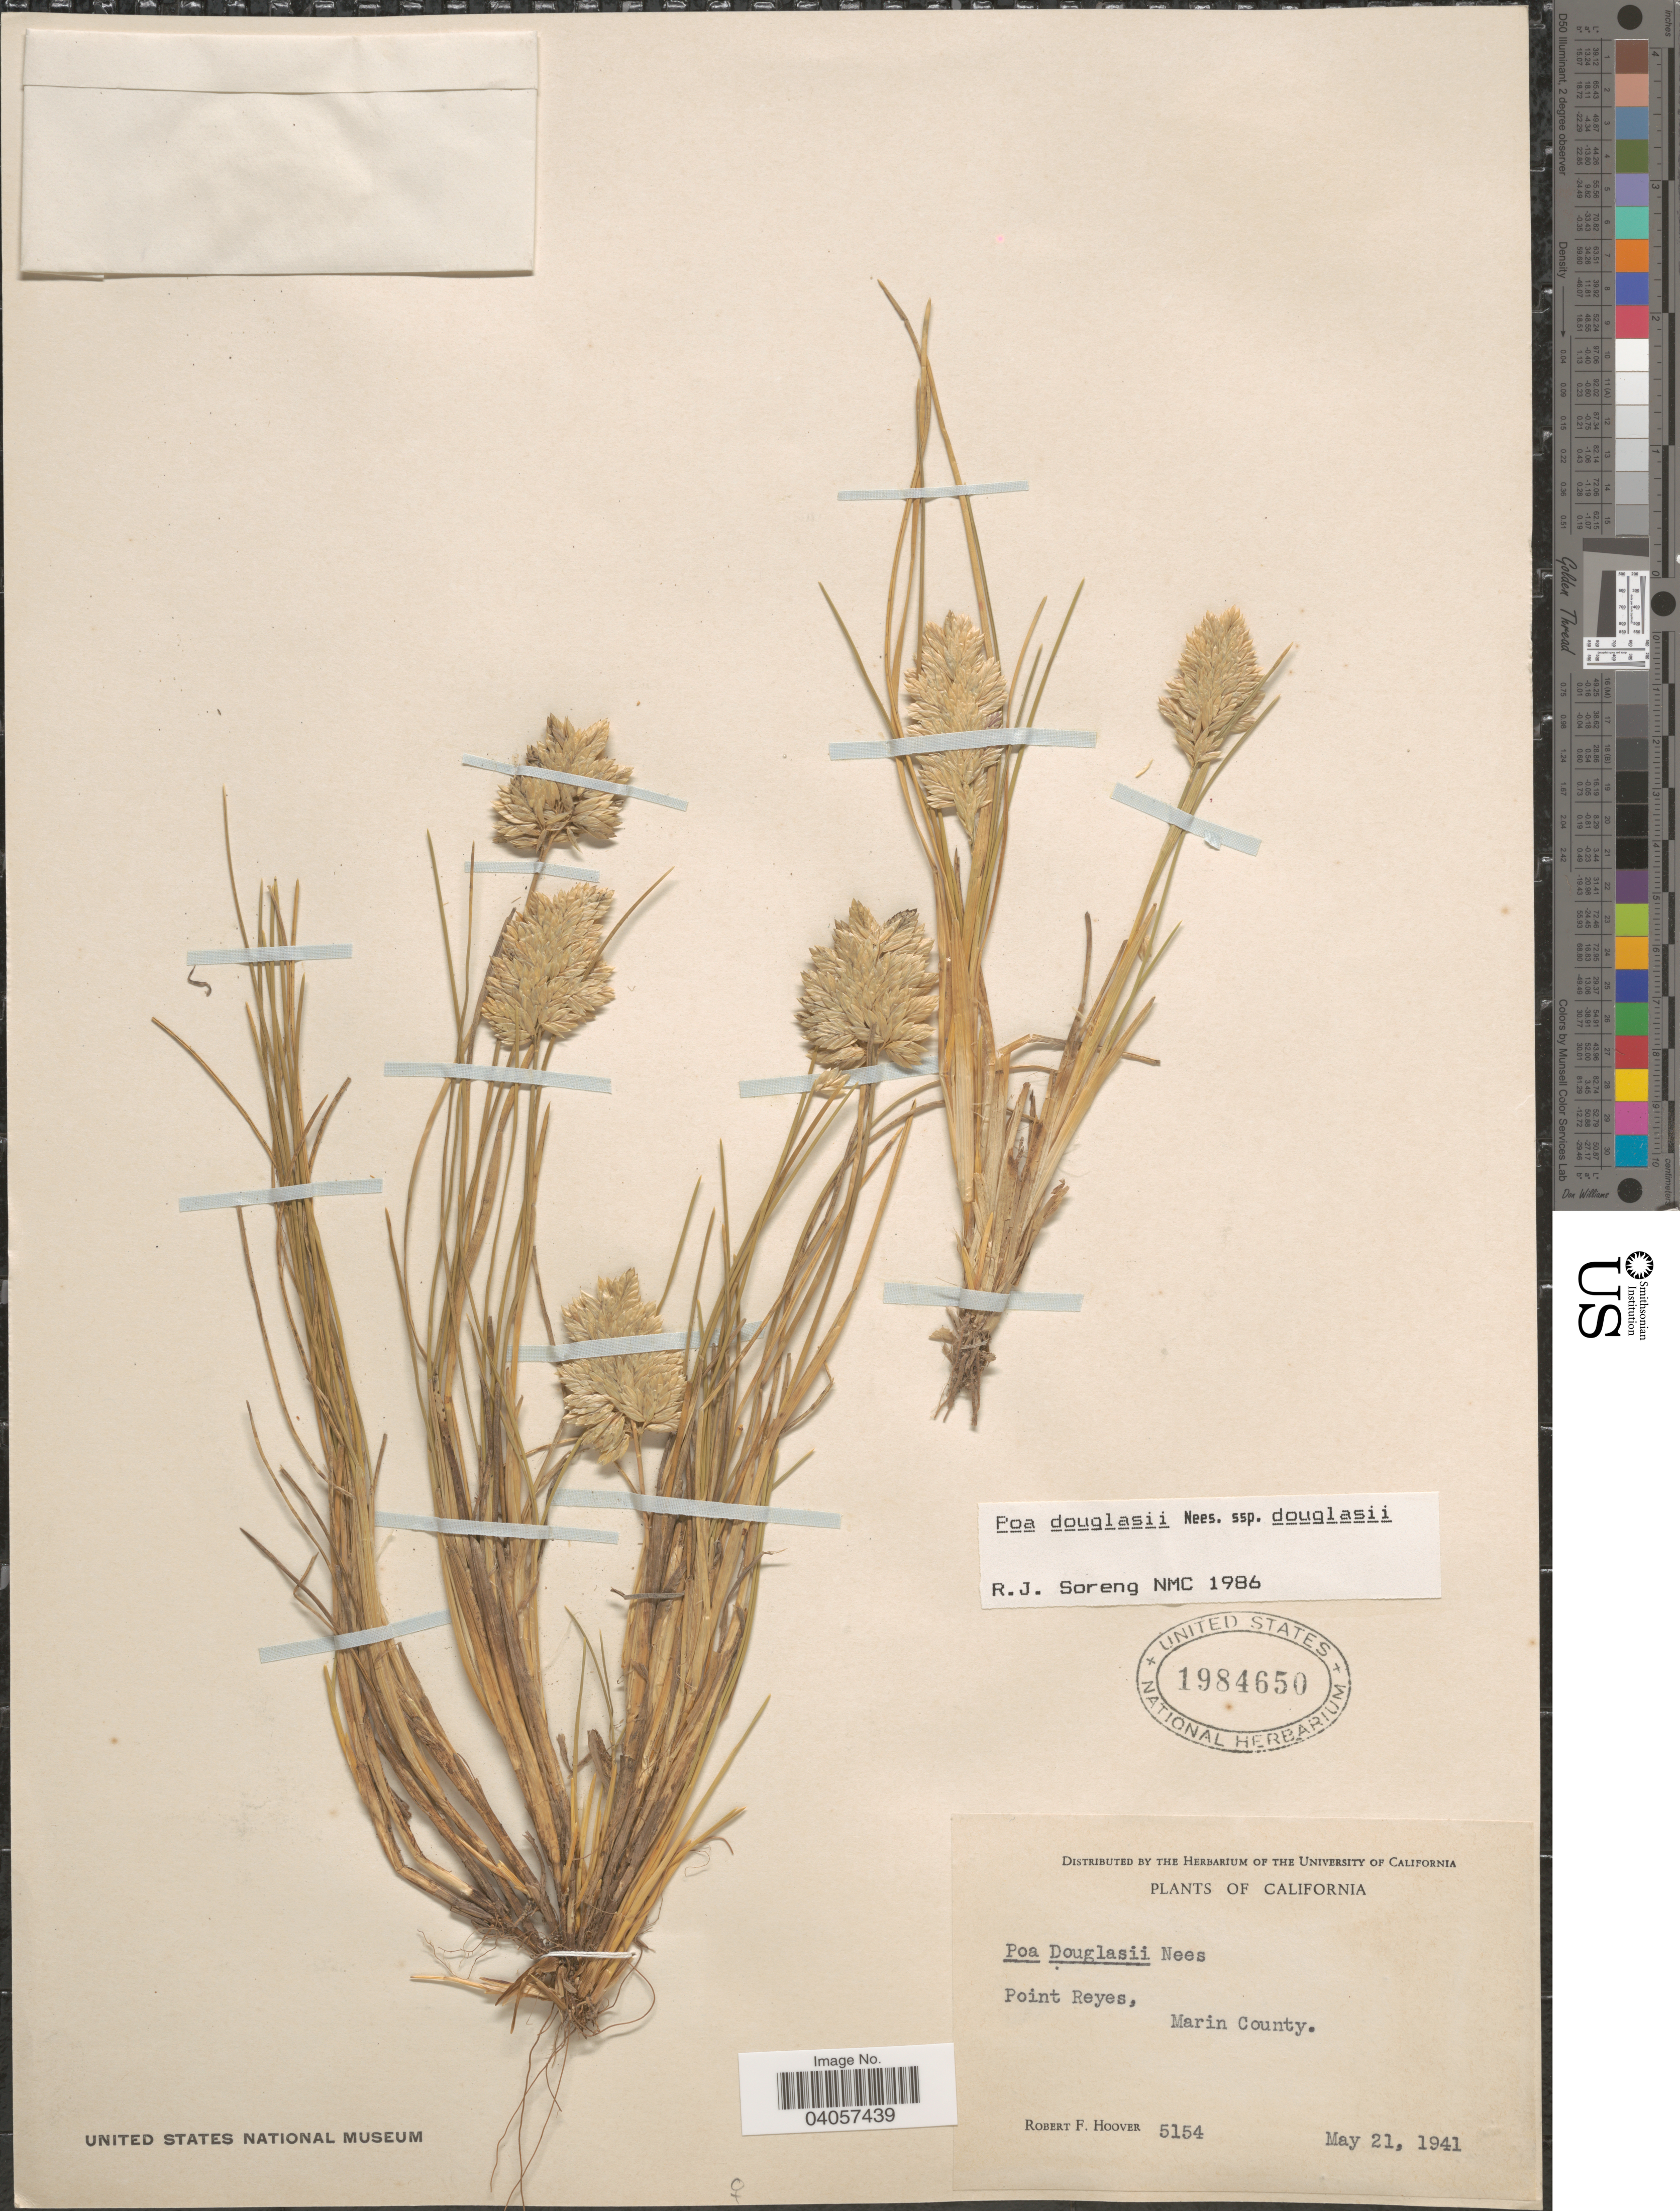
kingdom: Plantae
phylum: Tracheophyta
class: Liliopsida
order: Poales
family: Poaceae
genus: Poa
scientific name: Poa douglasii subsp. douglasii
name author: Nees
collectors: R. F. Hoover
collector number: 5154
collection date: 1941-05-21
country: United States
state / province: California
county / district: Marin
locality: Point Reyes, Marin County.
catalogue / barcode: US 1984650